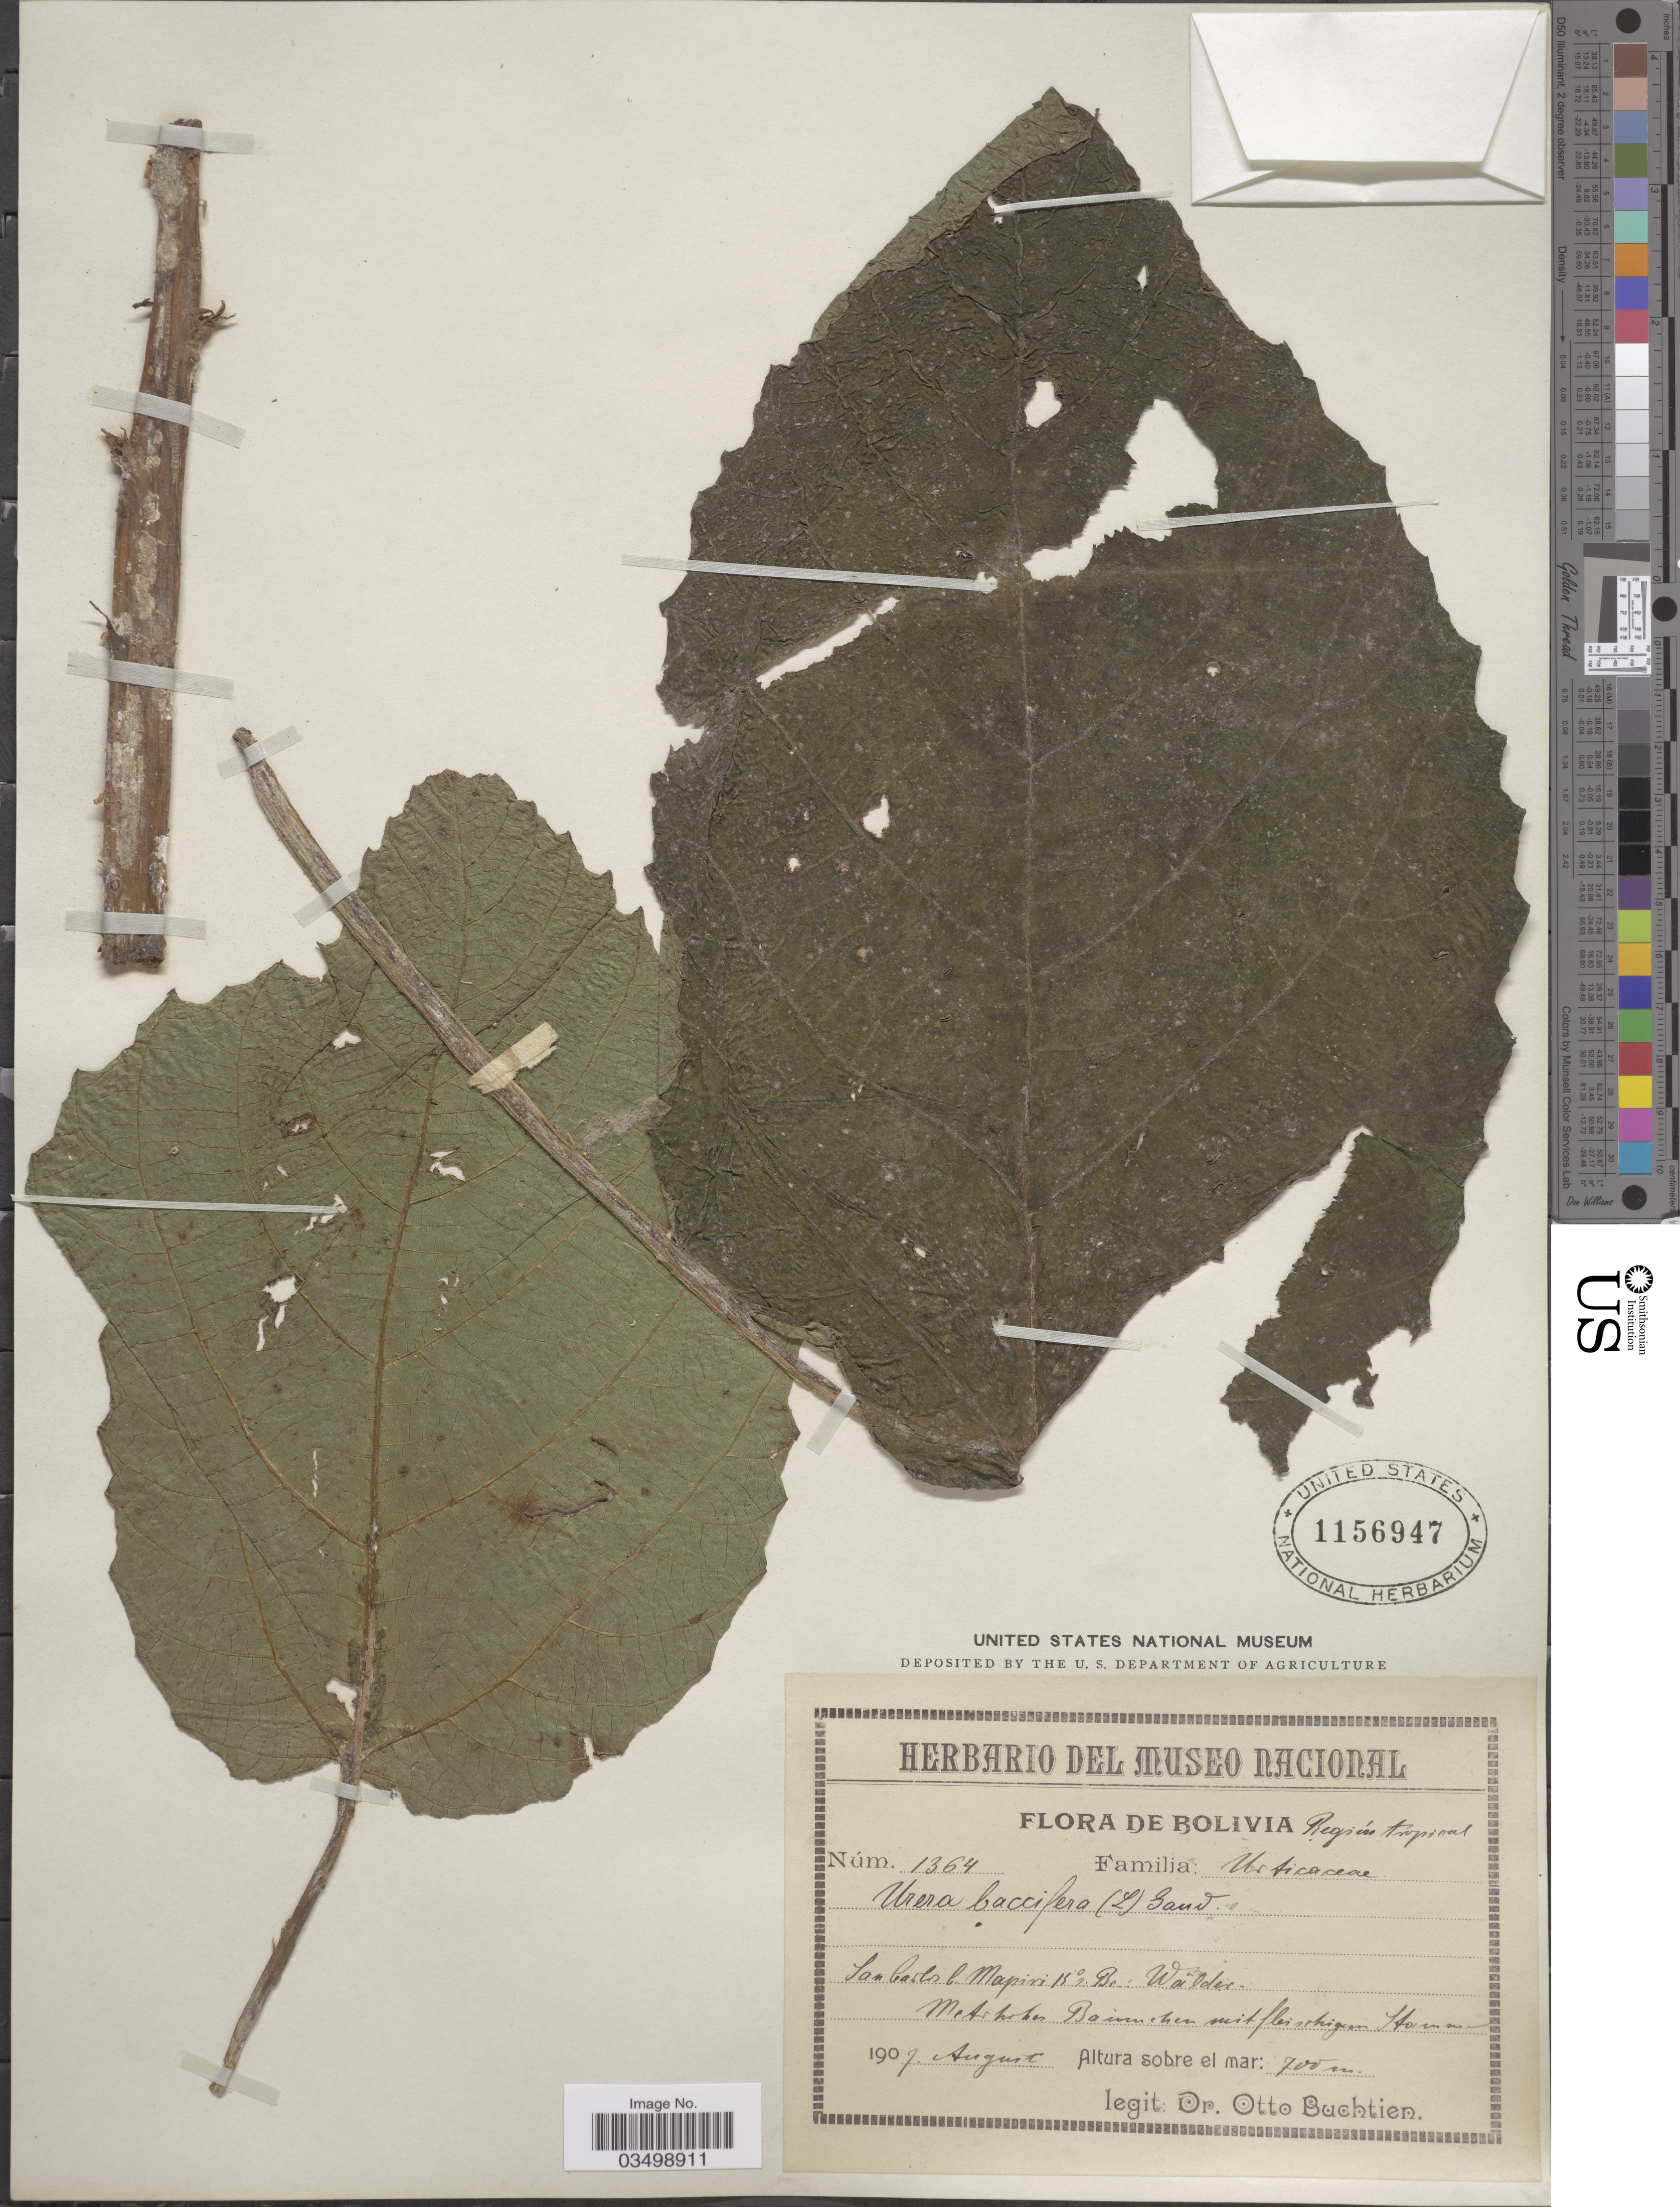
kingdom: Plantae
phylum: Tracheophyta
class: Magnoliopsida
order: Rosales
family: Urticaceae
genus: Urera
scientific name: Urera baccifera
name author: (L.) Gaudich. ex Wedd.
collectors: O. Buchtien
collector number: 1364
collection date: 1907-08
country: Bolivia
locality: Región tropical. San Carlos b. Mapiri 15° s. Br.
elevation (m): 700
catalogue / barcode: US 1156947